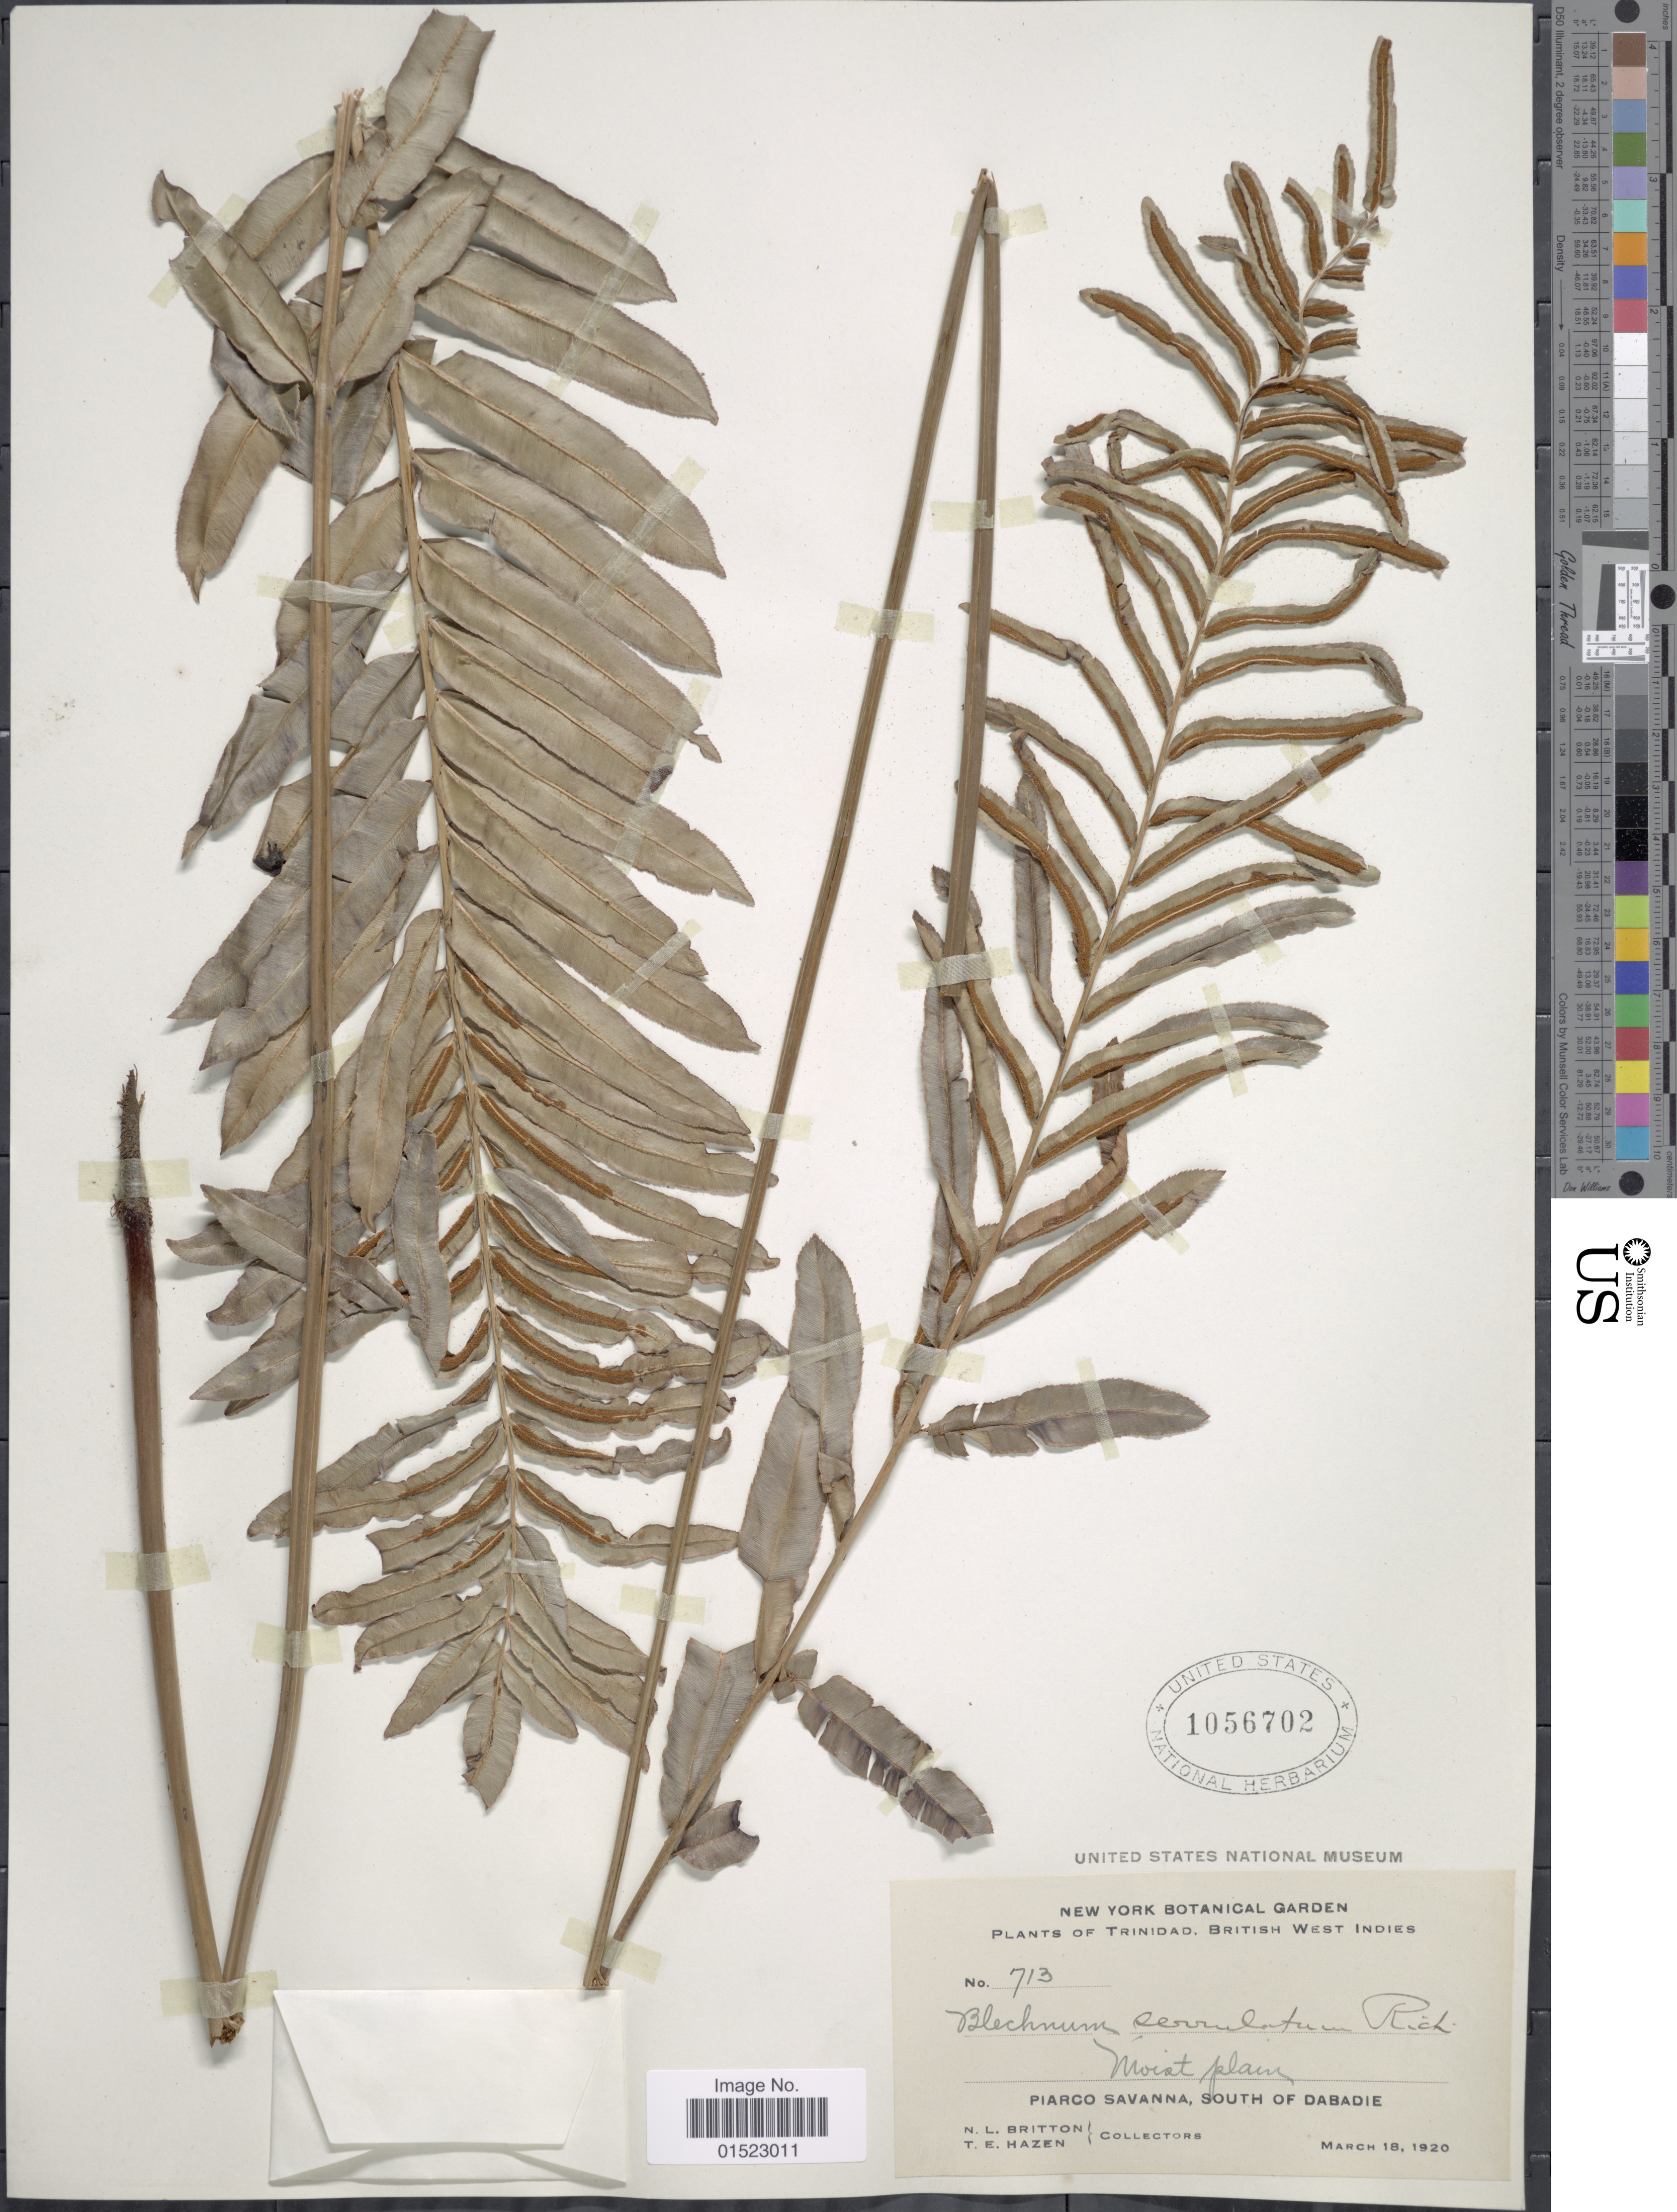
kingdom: Plantae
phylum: Tracheophyta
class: Polypodiopsida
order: Polypodiales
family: Blechnaceae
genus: Telmatoblechnum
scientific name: Telmatoblechnum serrulatum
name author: (Rich.) Perrie et al.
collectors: N. Britton & T. E. Hazen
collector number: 713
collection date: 1920-03-18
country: Trinidad and Tobago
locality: Trinidad, British West Indies, Piarco Savanna, South of Dabadie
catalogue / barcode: US 1056702